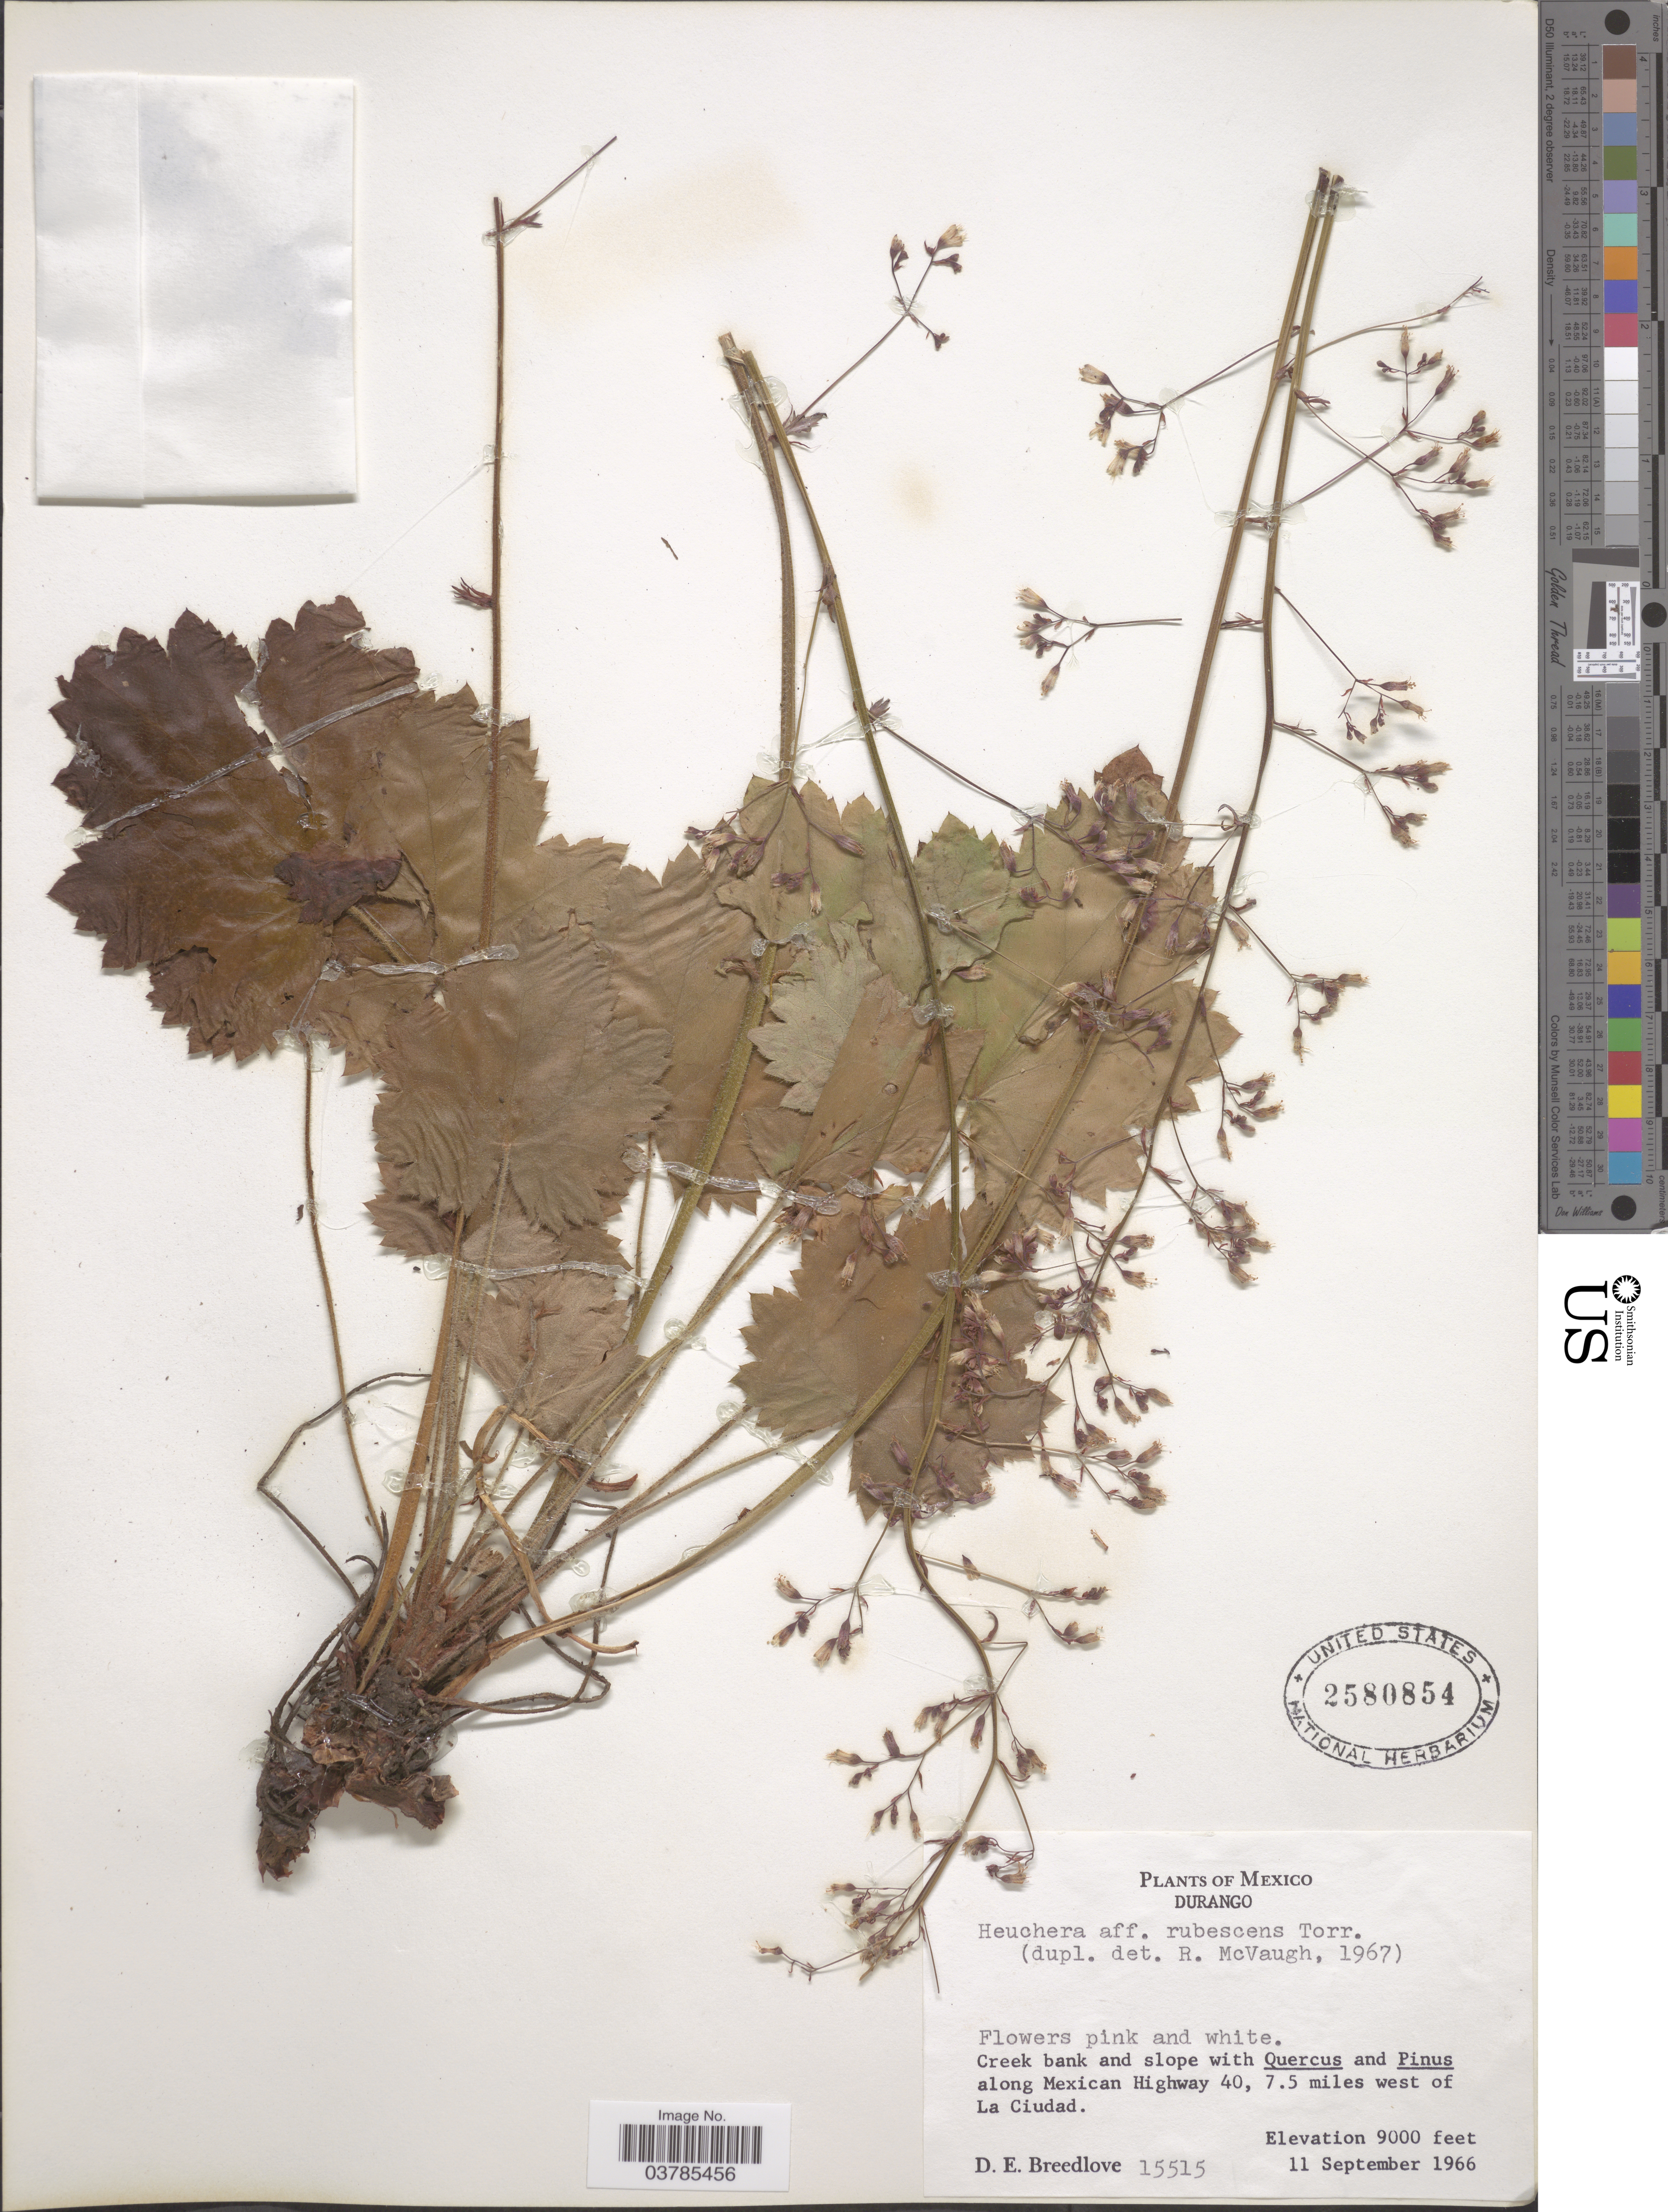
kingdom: Plantae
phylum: Tracheophyta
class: Magnoliopsida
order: Saxifragales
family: Saxifragaceae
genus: Heuchera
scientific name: Heuchera rubescens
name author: Torr.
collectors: D. E. Breedlove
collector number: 15515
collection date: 1966-09-11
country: Mexico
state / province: Durango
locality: Along Mexican Highway 40, 7.5 miles west of La Ciudad.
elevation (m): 2743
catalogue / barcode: US 2580854